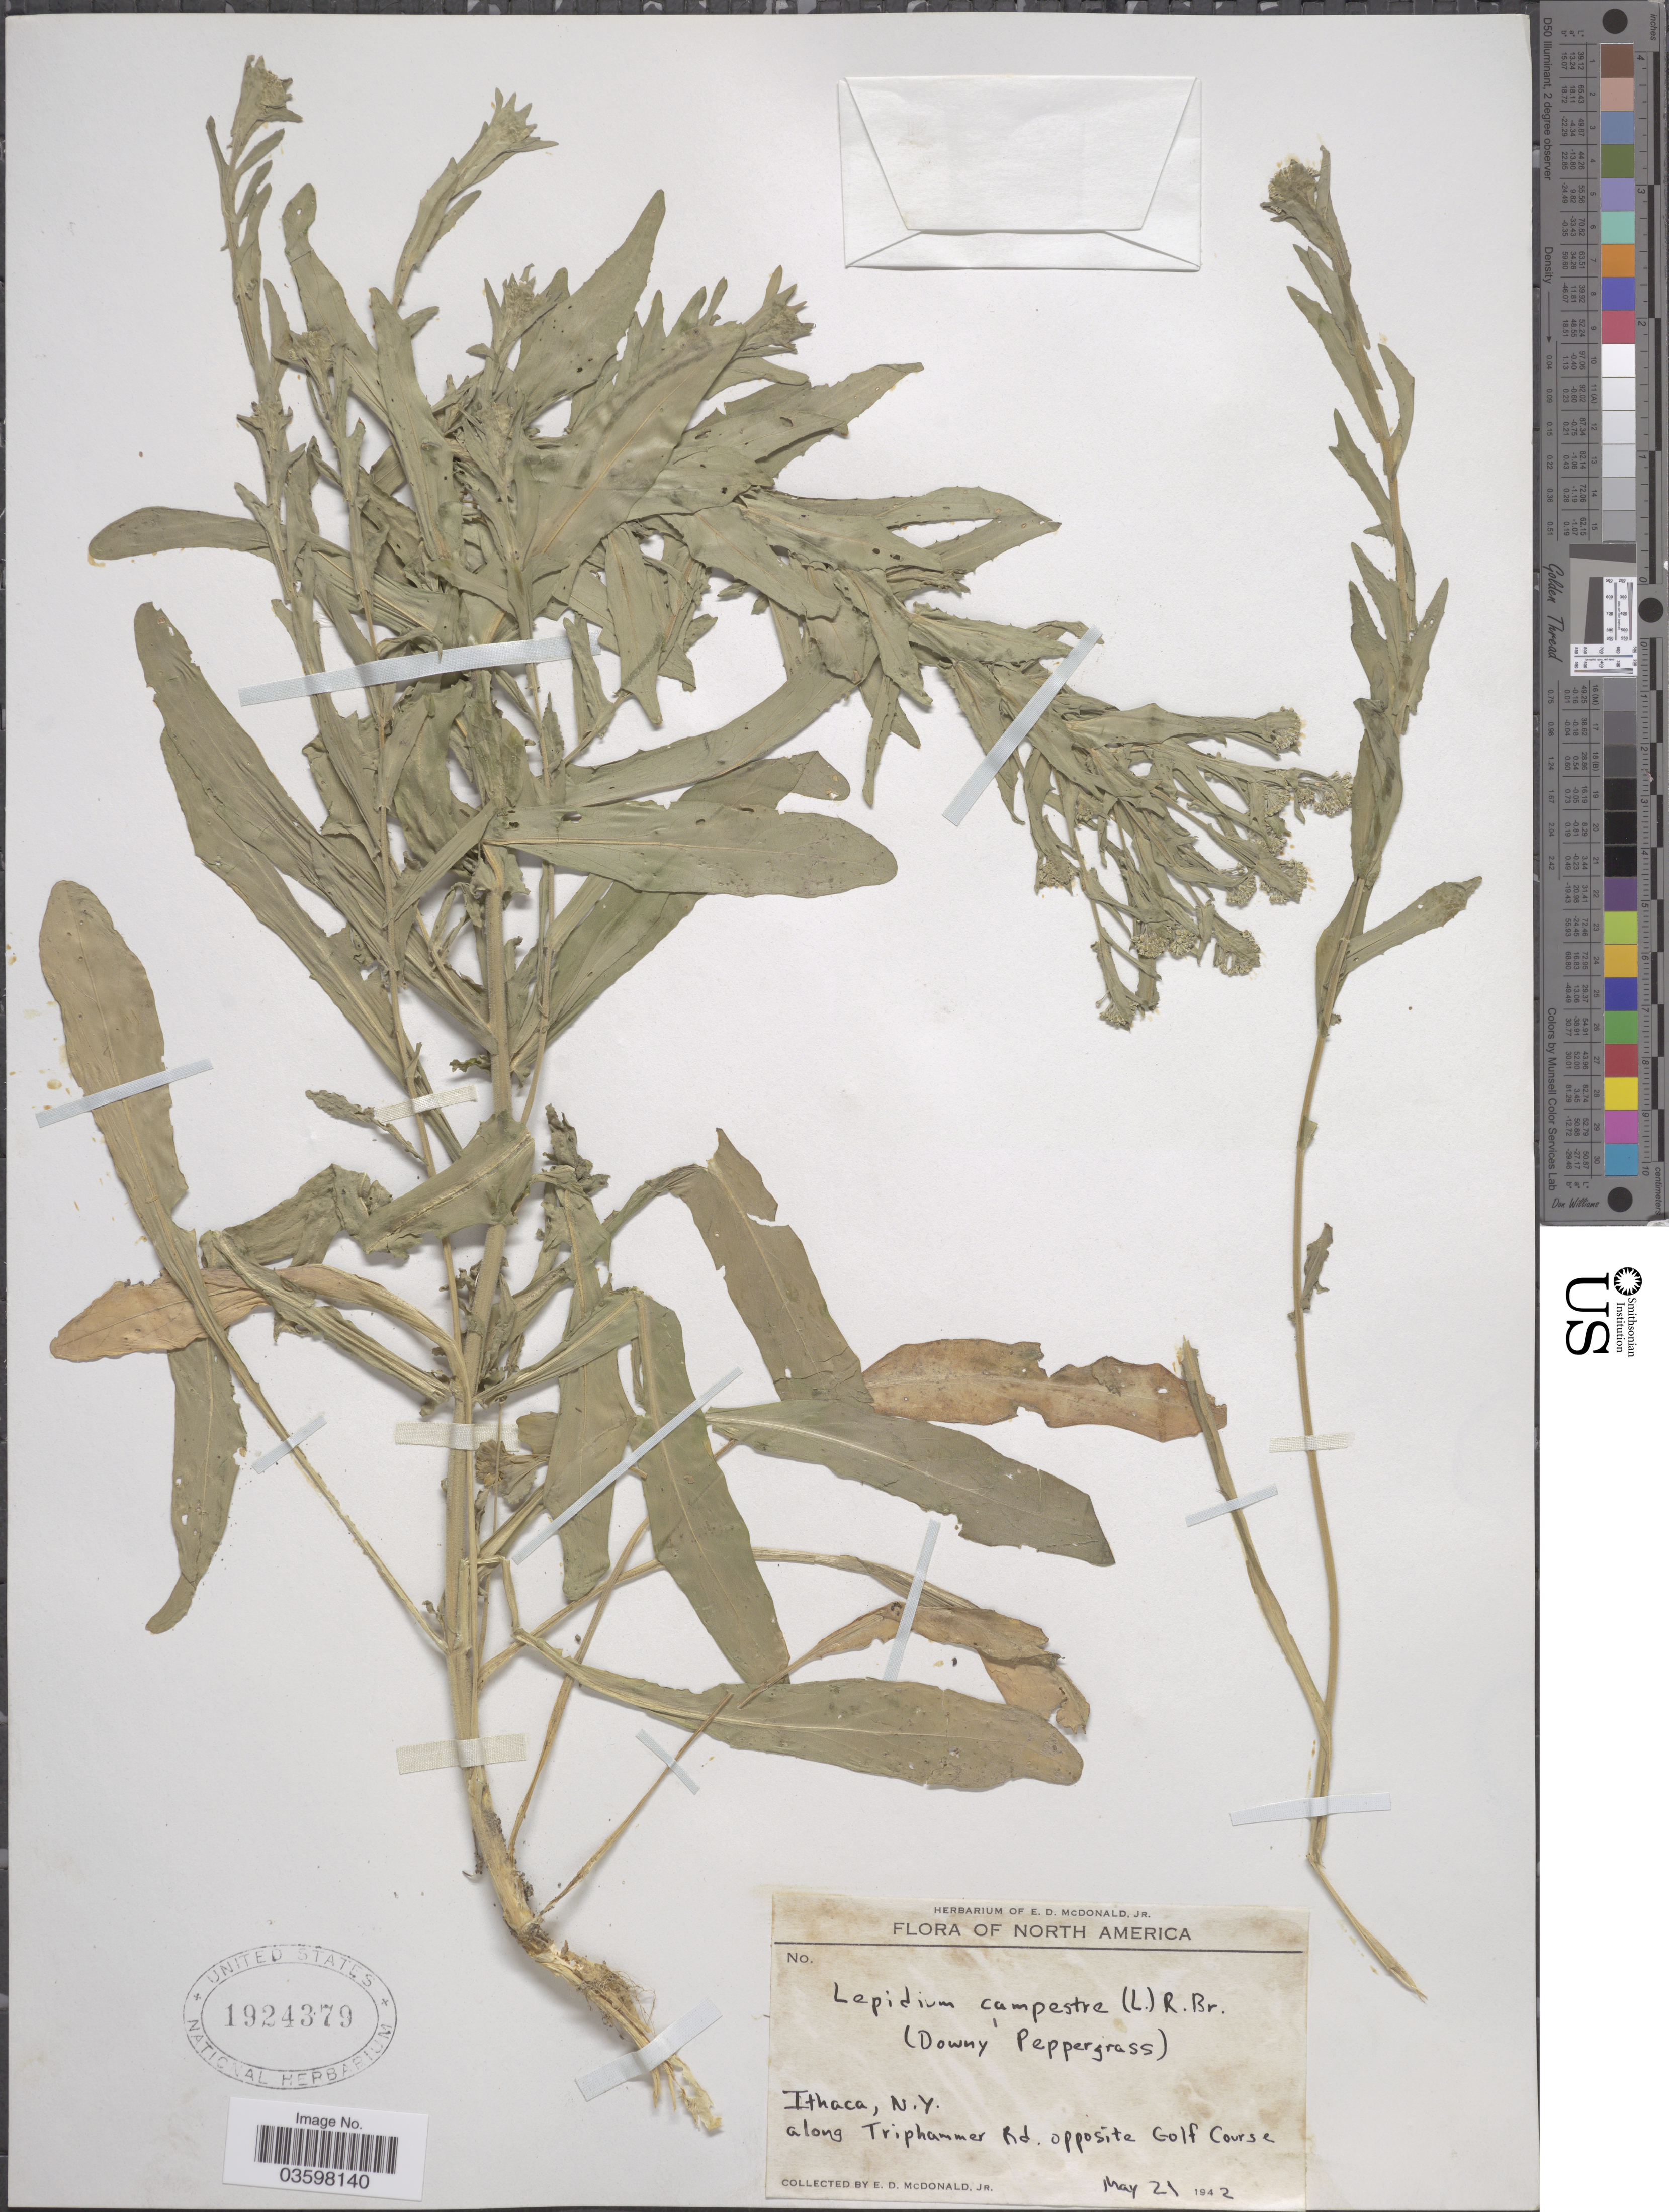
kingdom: Plantae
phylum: Tracheophyta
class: Magnoliopsida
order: Brassicales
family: Brassicaceae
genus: Lepidium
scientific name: Lepidium campestre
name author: (L.) W.T. Aiton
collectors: E. D. McDonald Jr.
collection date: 1942-05-21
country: United States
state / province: New York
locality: Ithaca. Along Triphammer Rd. opposite Golf Course.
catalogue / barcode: US 1924379